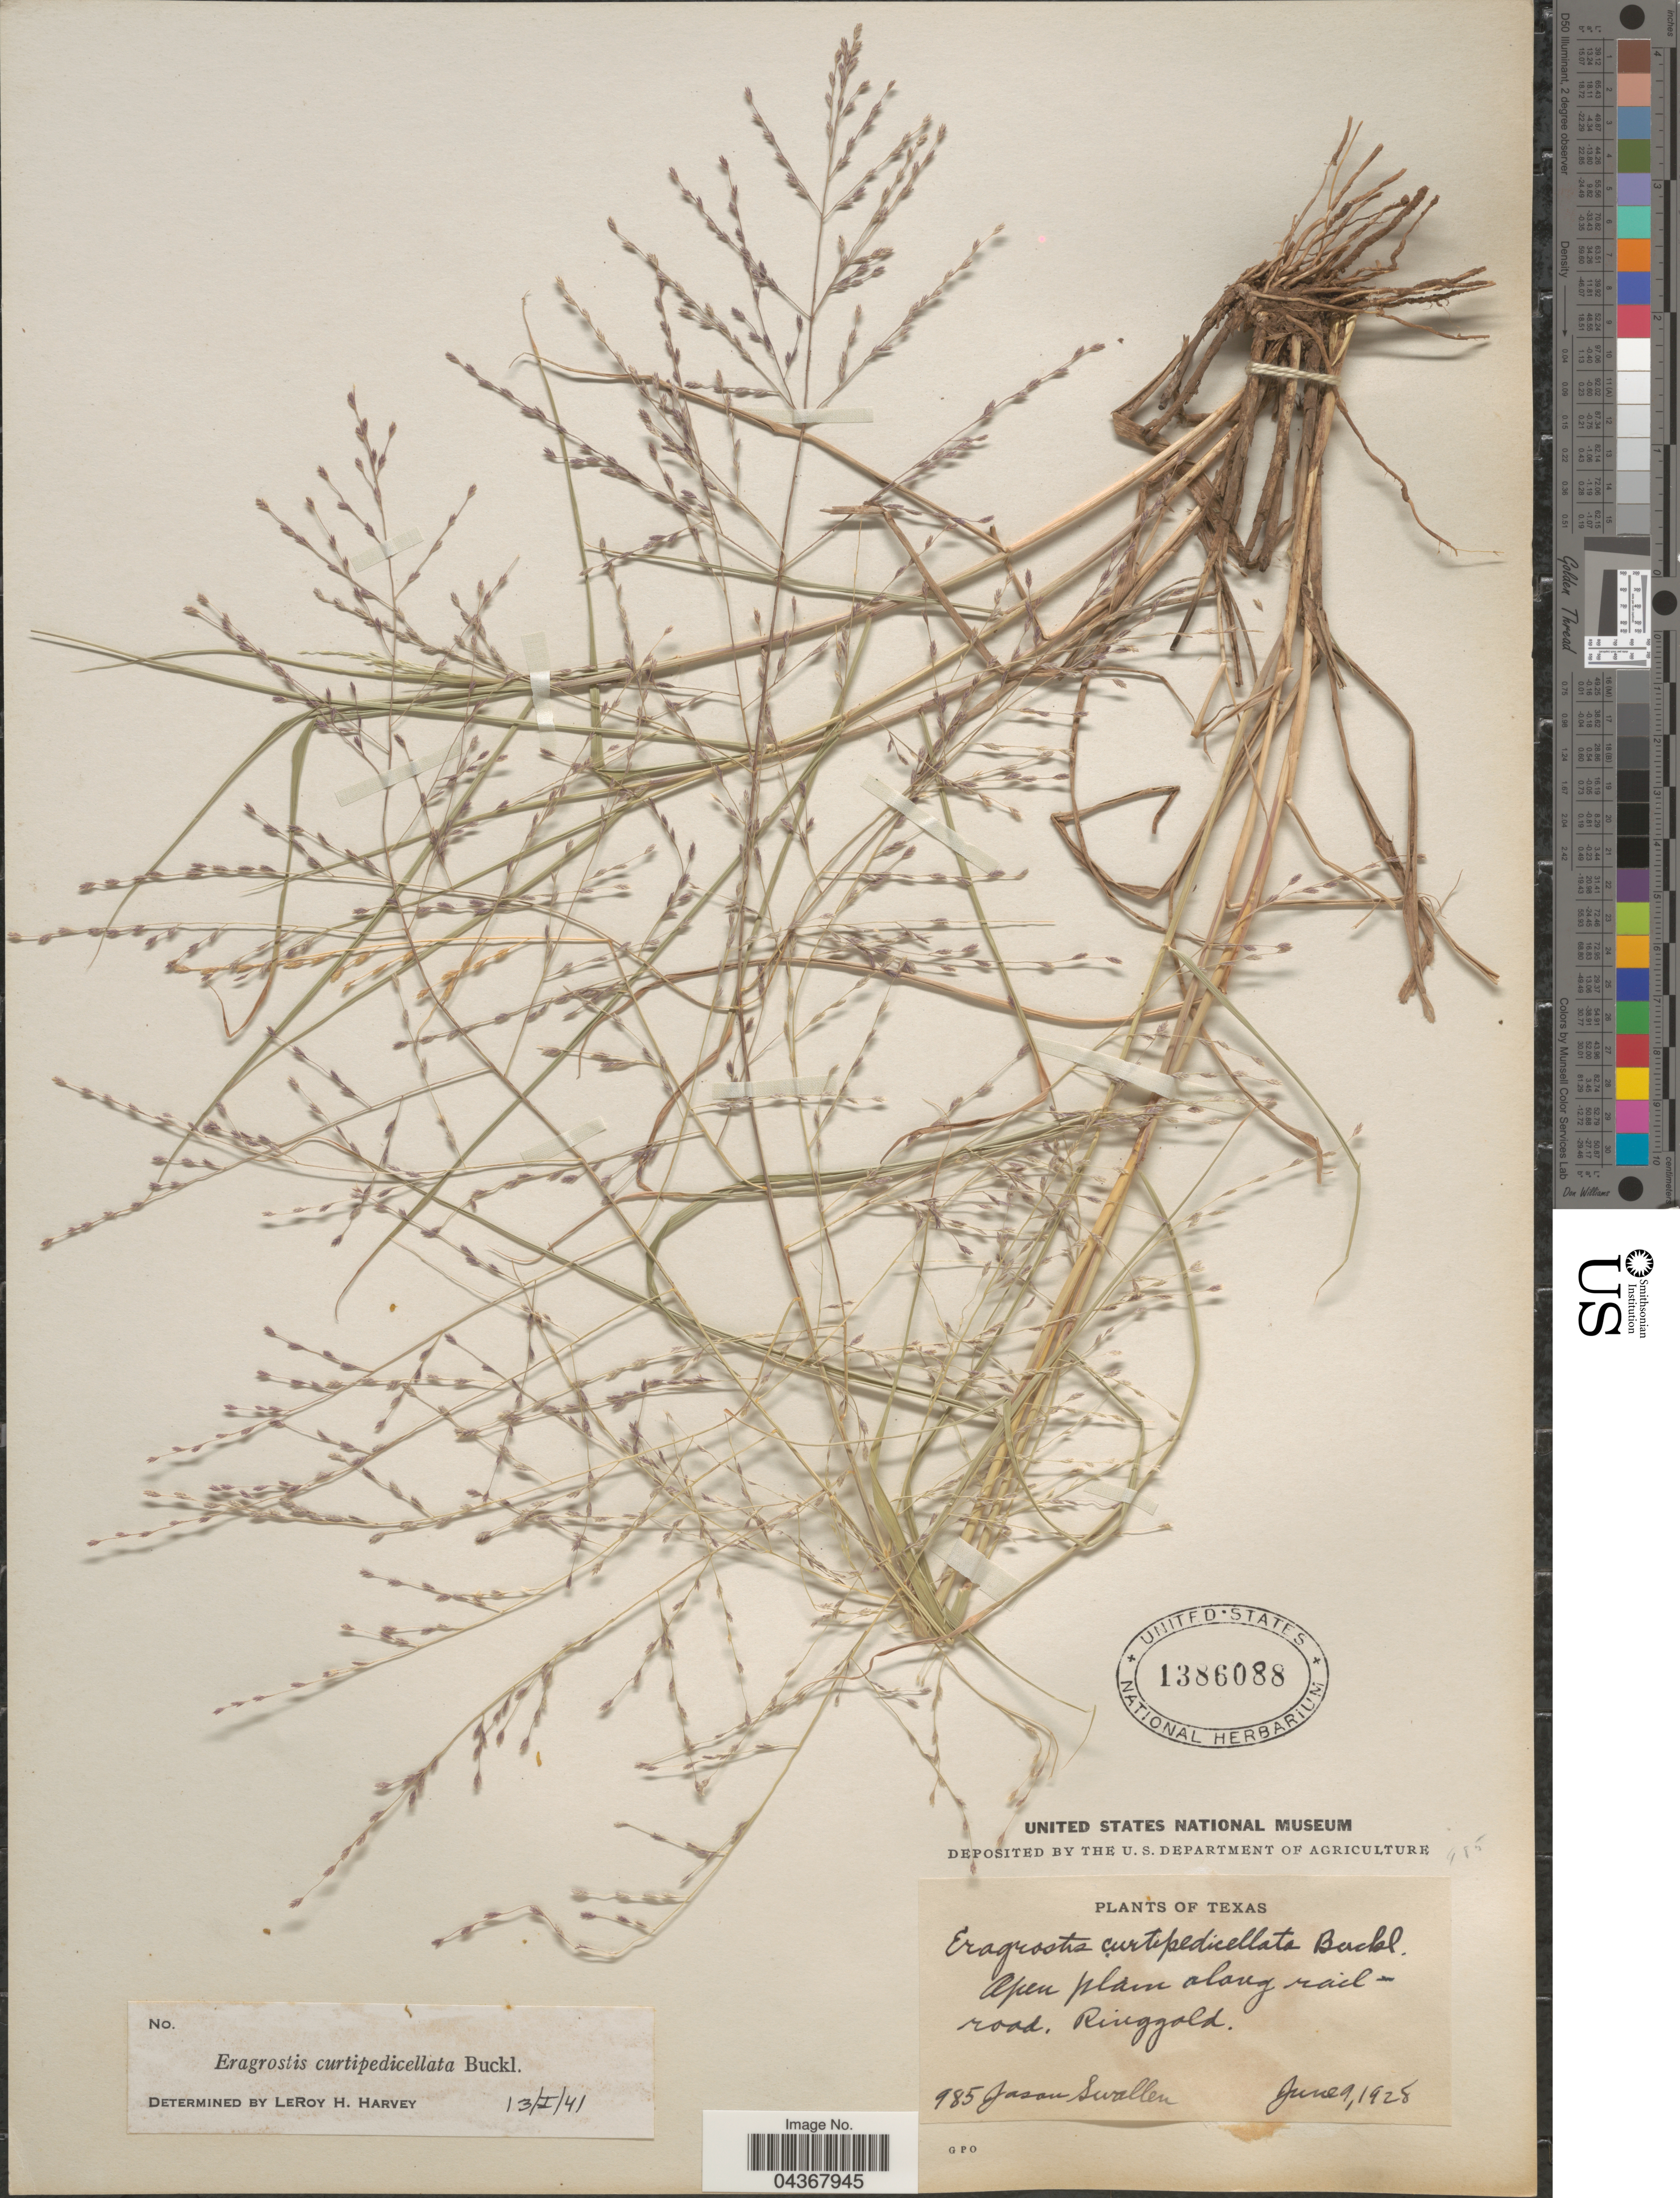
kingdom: Plantae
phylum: Tracheophyta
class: Liliopsida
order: Poales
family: Poaceae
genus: Eragrostis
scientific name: Eragrostis curtipedicellata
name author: Buckley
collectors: J. R. Swallen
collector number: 985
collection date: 1928-06-09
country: United States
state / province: Texas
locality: Open places along railroad, Ringgold.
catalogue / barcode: US 1386088